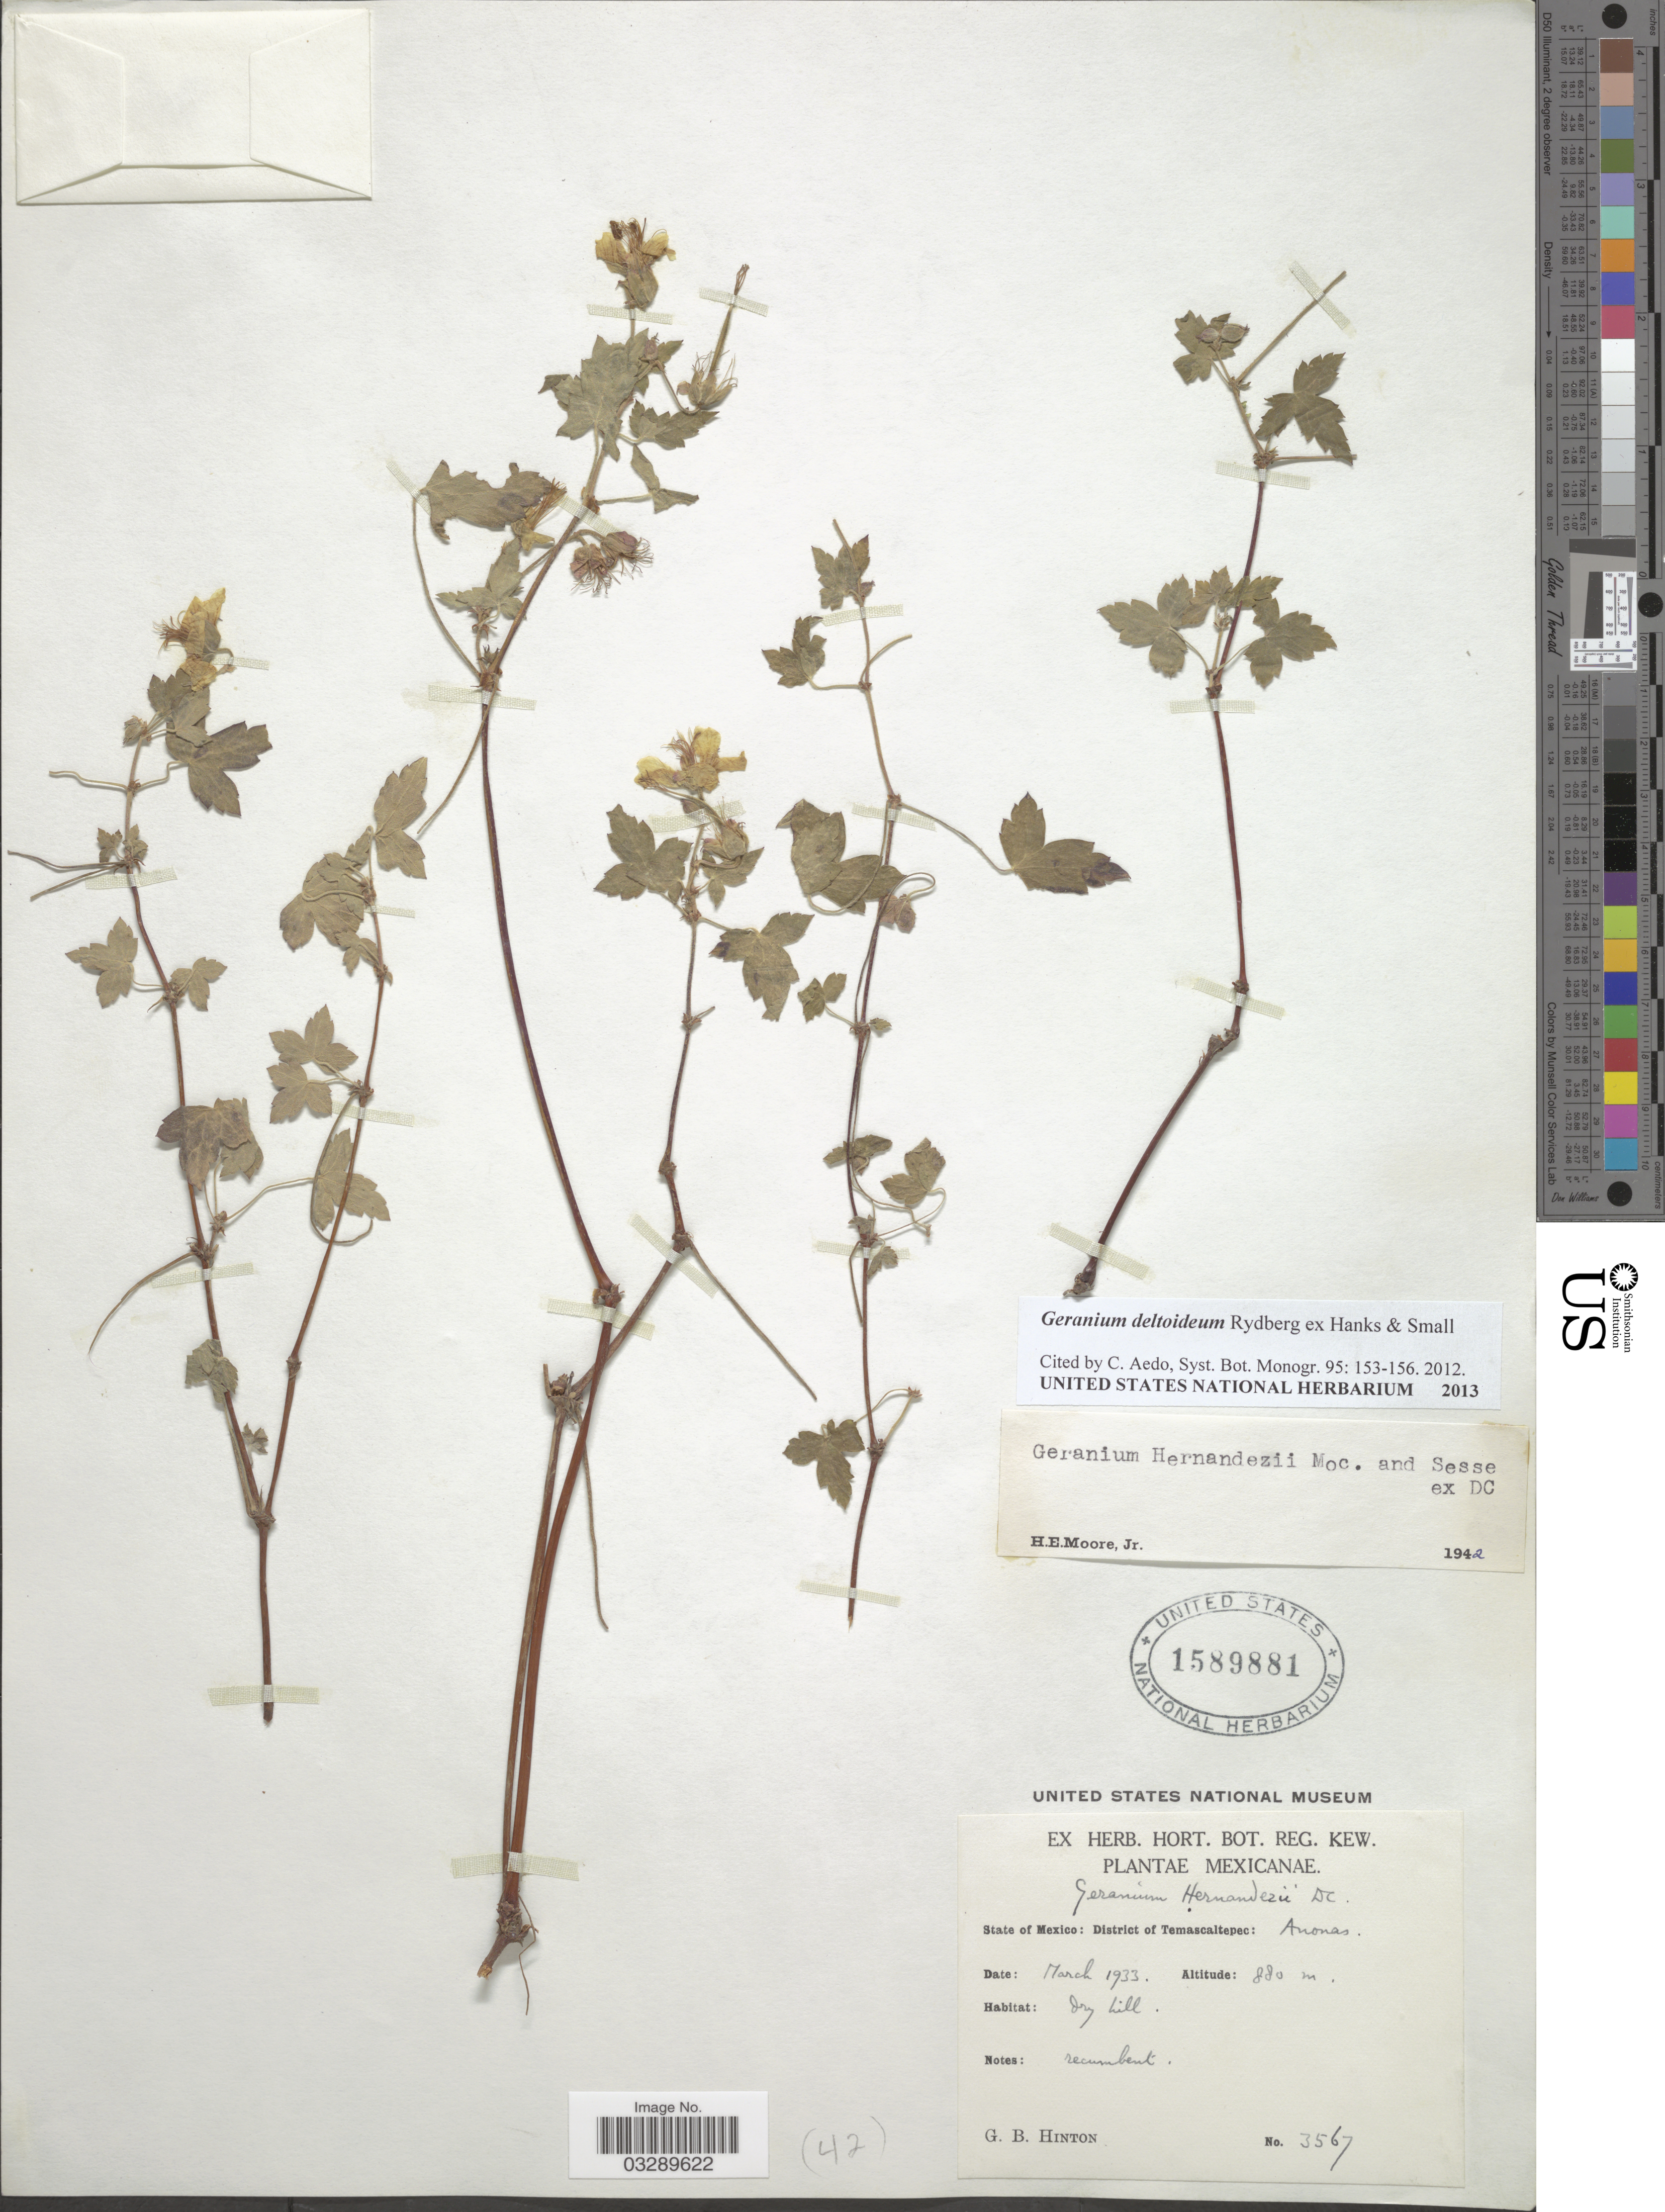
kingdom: Plantae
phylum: Tracheophyta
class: Magnoliopsida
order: Geraniales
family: Geraniaceae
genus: Geranium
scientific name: Geranium deltoideum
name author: Rydb.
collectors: G. B. Hinton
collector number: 3567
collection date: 1933-03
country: Mexico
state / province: México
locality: District of Temascaltepec: Anonas.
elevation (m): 880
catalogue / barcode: US 1589881